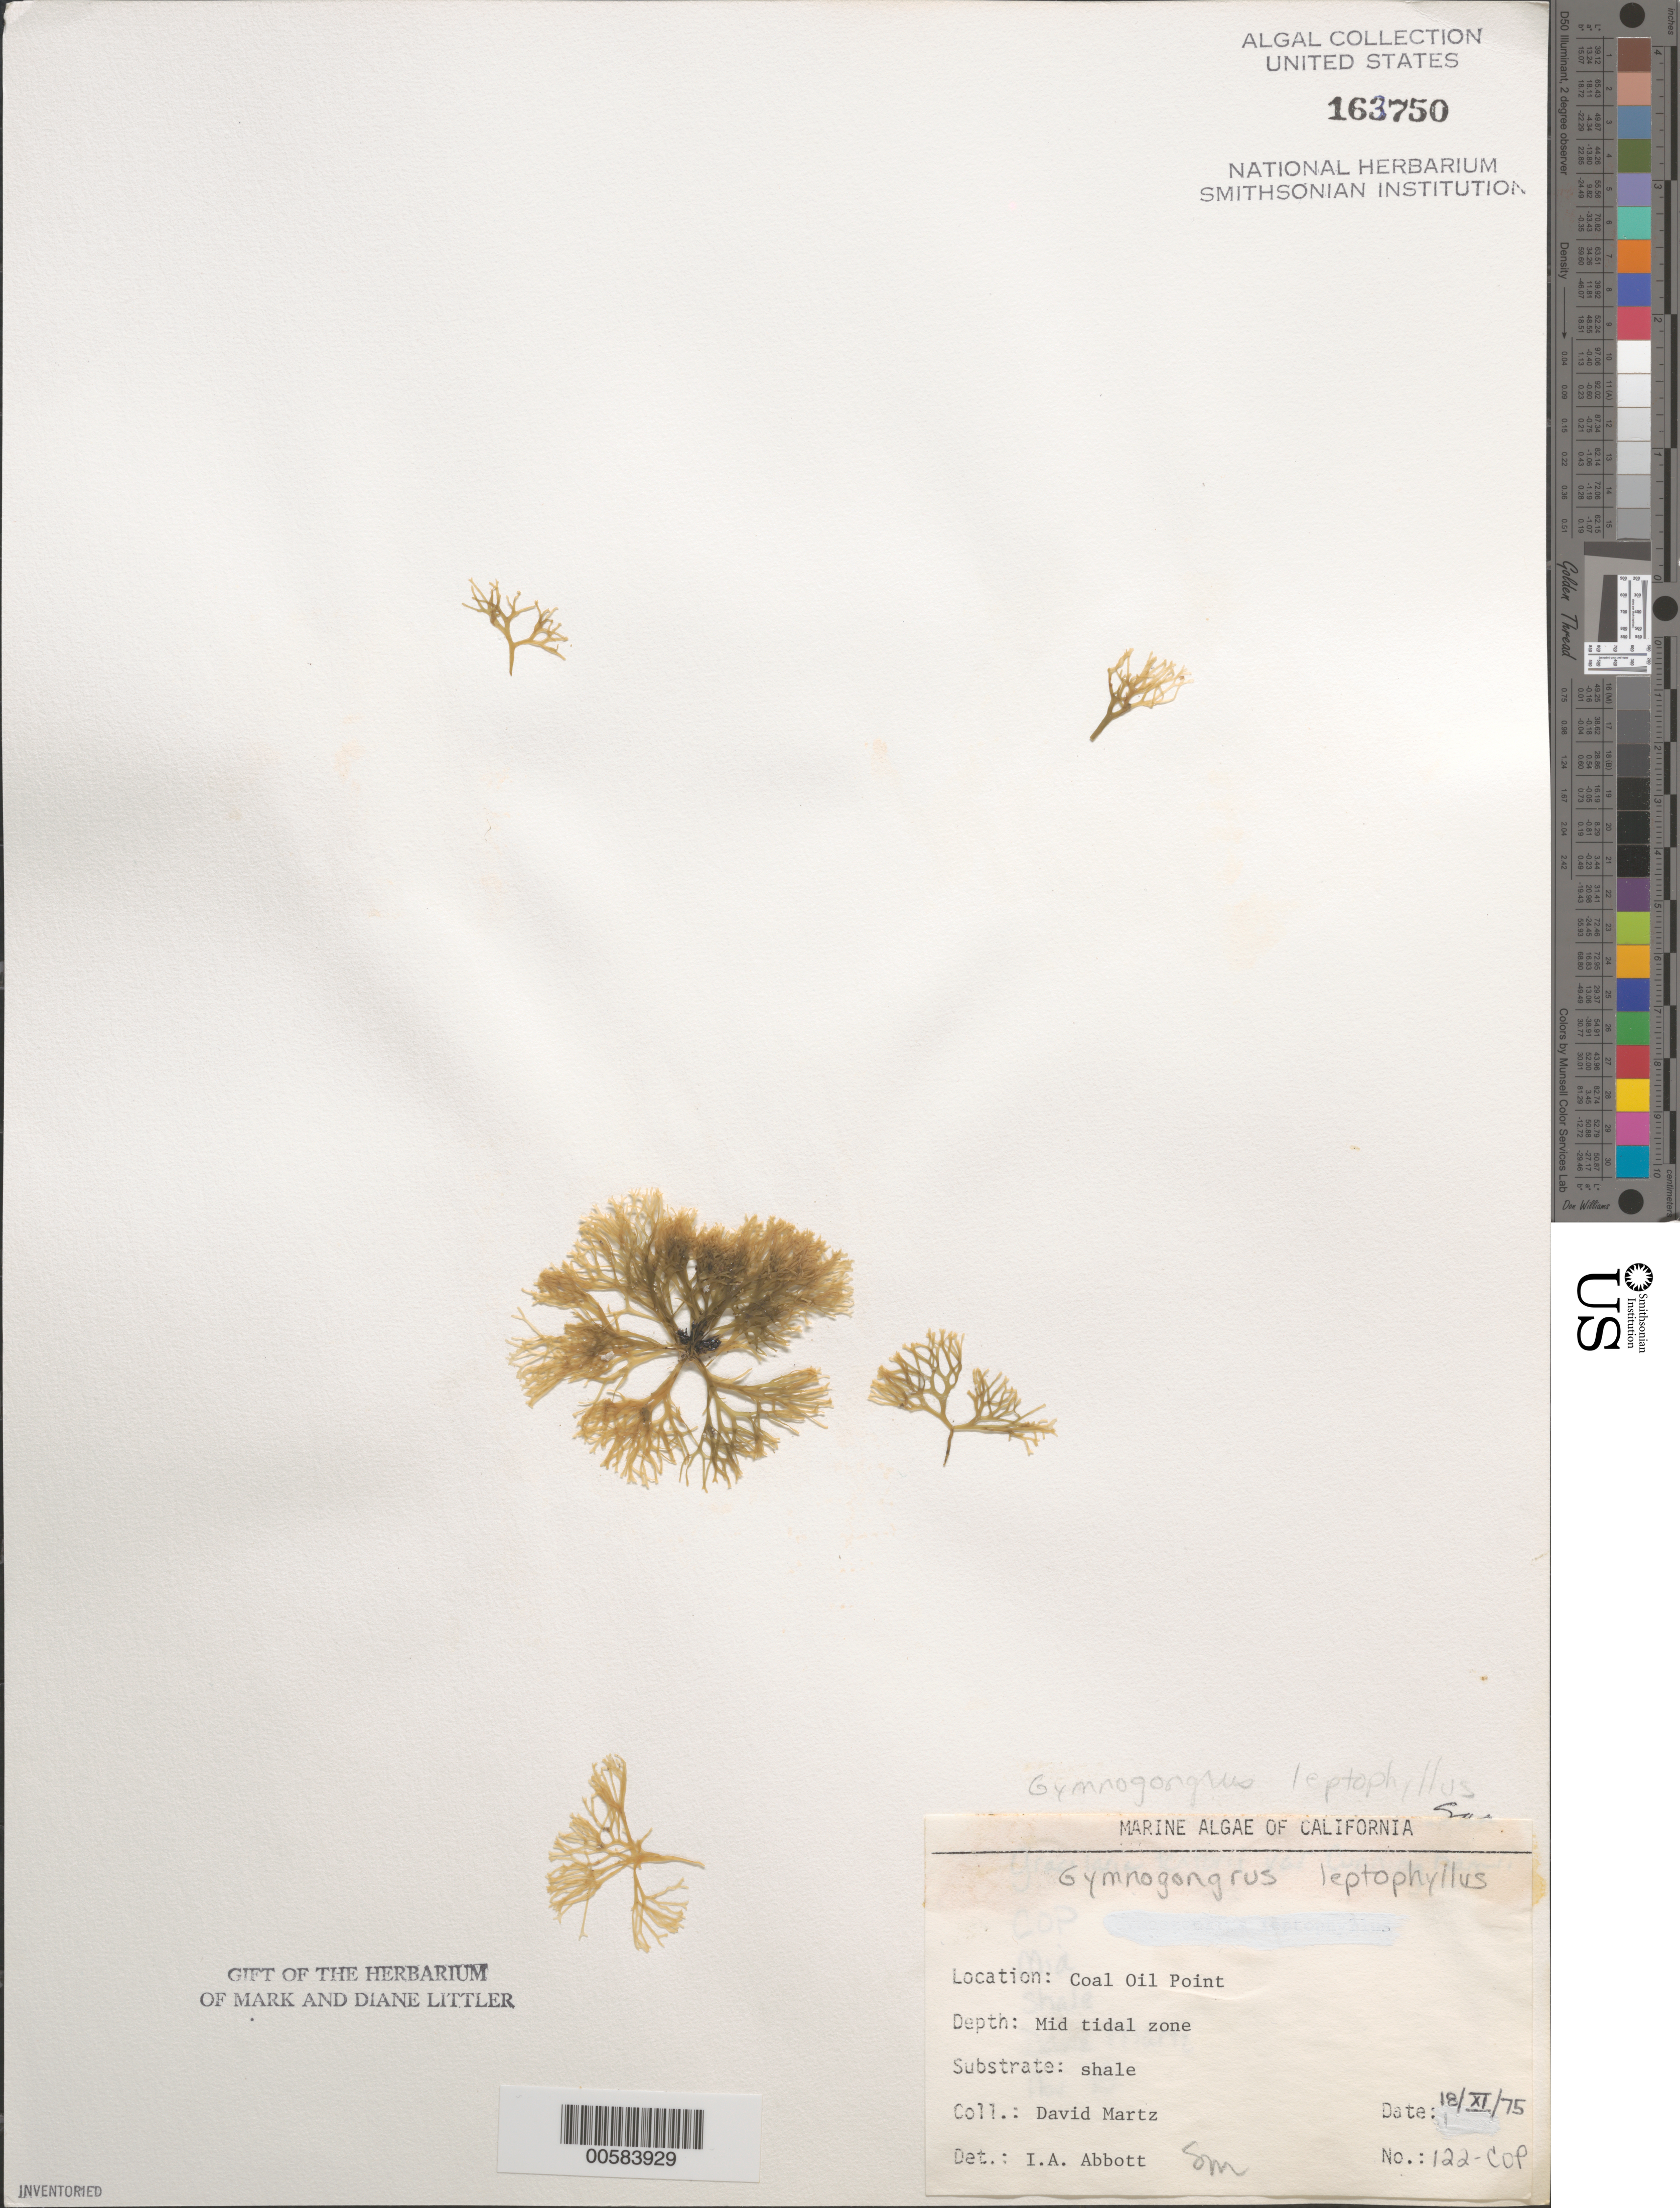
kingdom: Plantae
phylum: Rhodophyta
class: Florideophyceae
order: Gigartinales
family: Phyllophoraceae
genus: Besa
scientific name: Besa leptophylla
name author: (J. Agardh) M.S.Calderon & K.A. Miller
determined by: Algae name updating Project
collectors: D. Martz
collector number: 122-COP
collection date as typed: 18 Nov 1975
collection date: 1975-11-18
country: United States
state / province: California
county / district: Santa Barbara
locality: Coal Oil Point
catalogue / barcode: US 163750